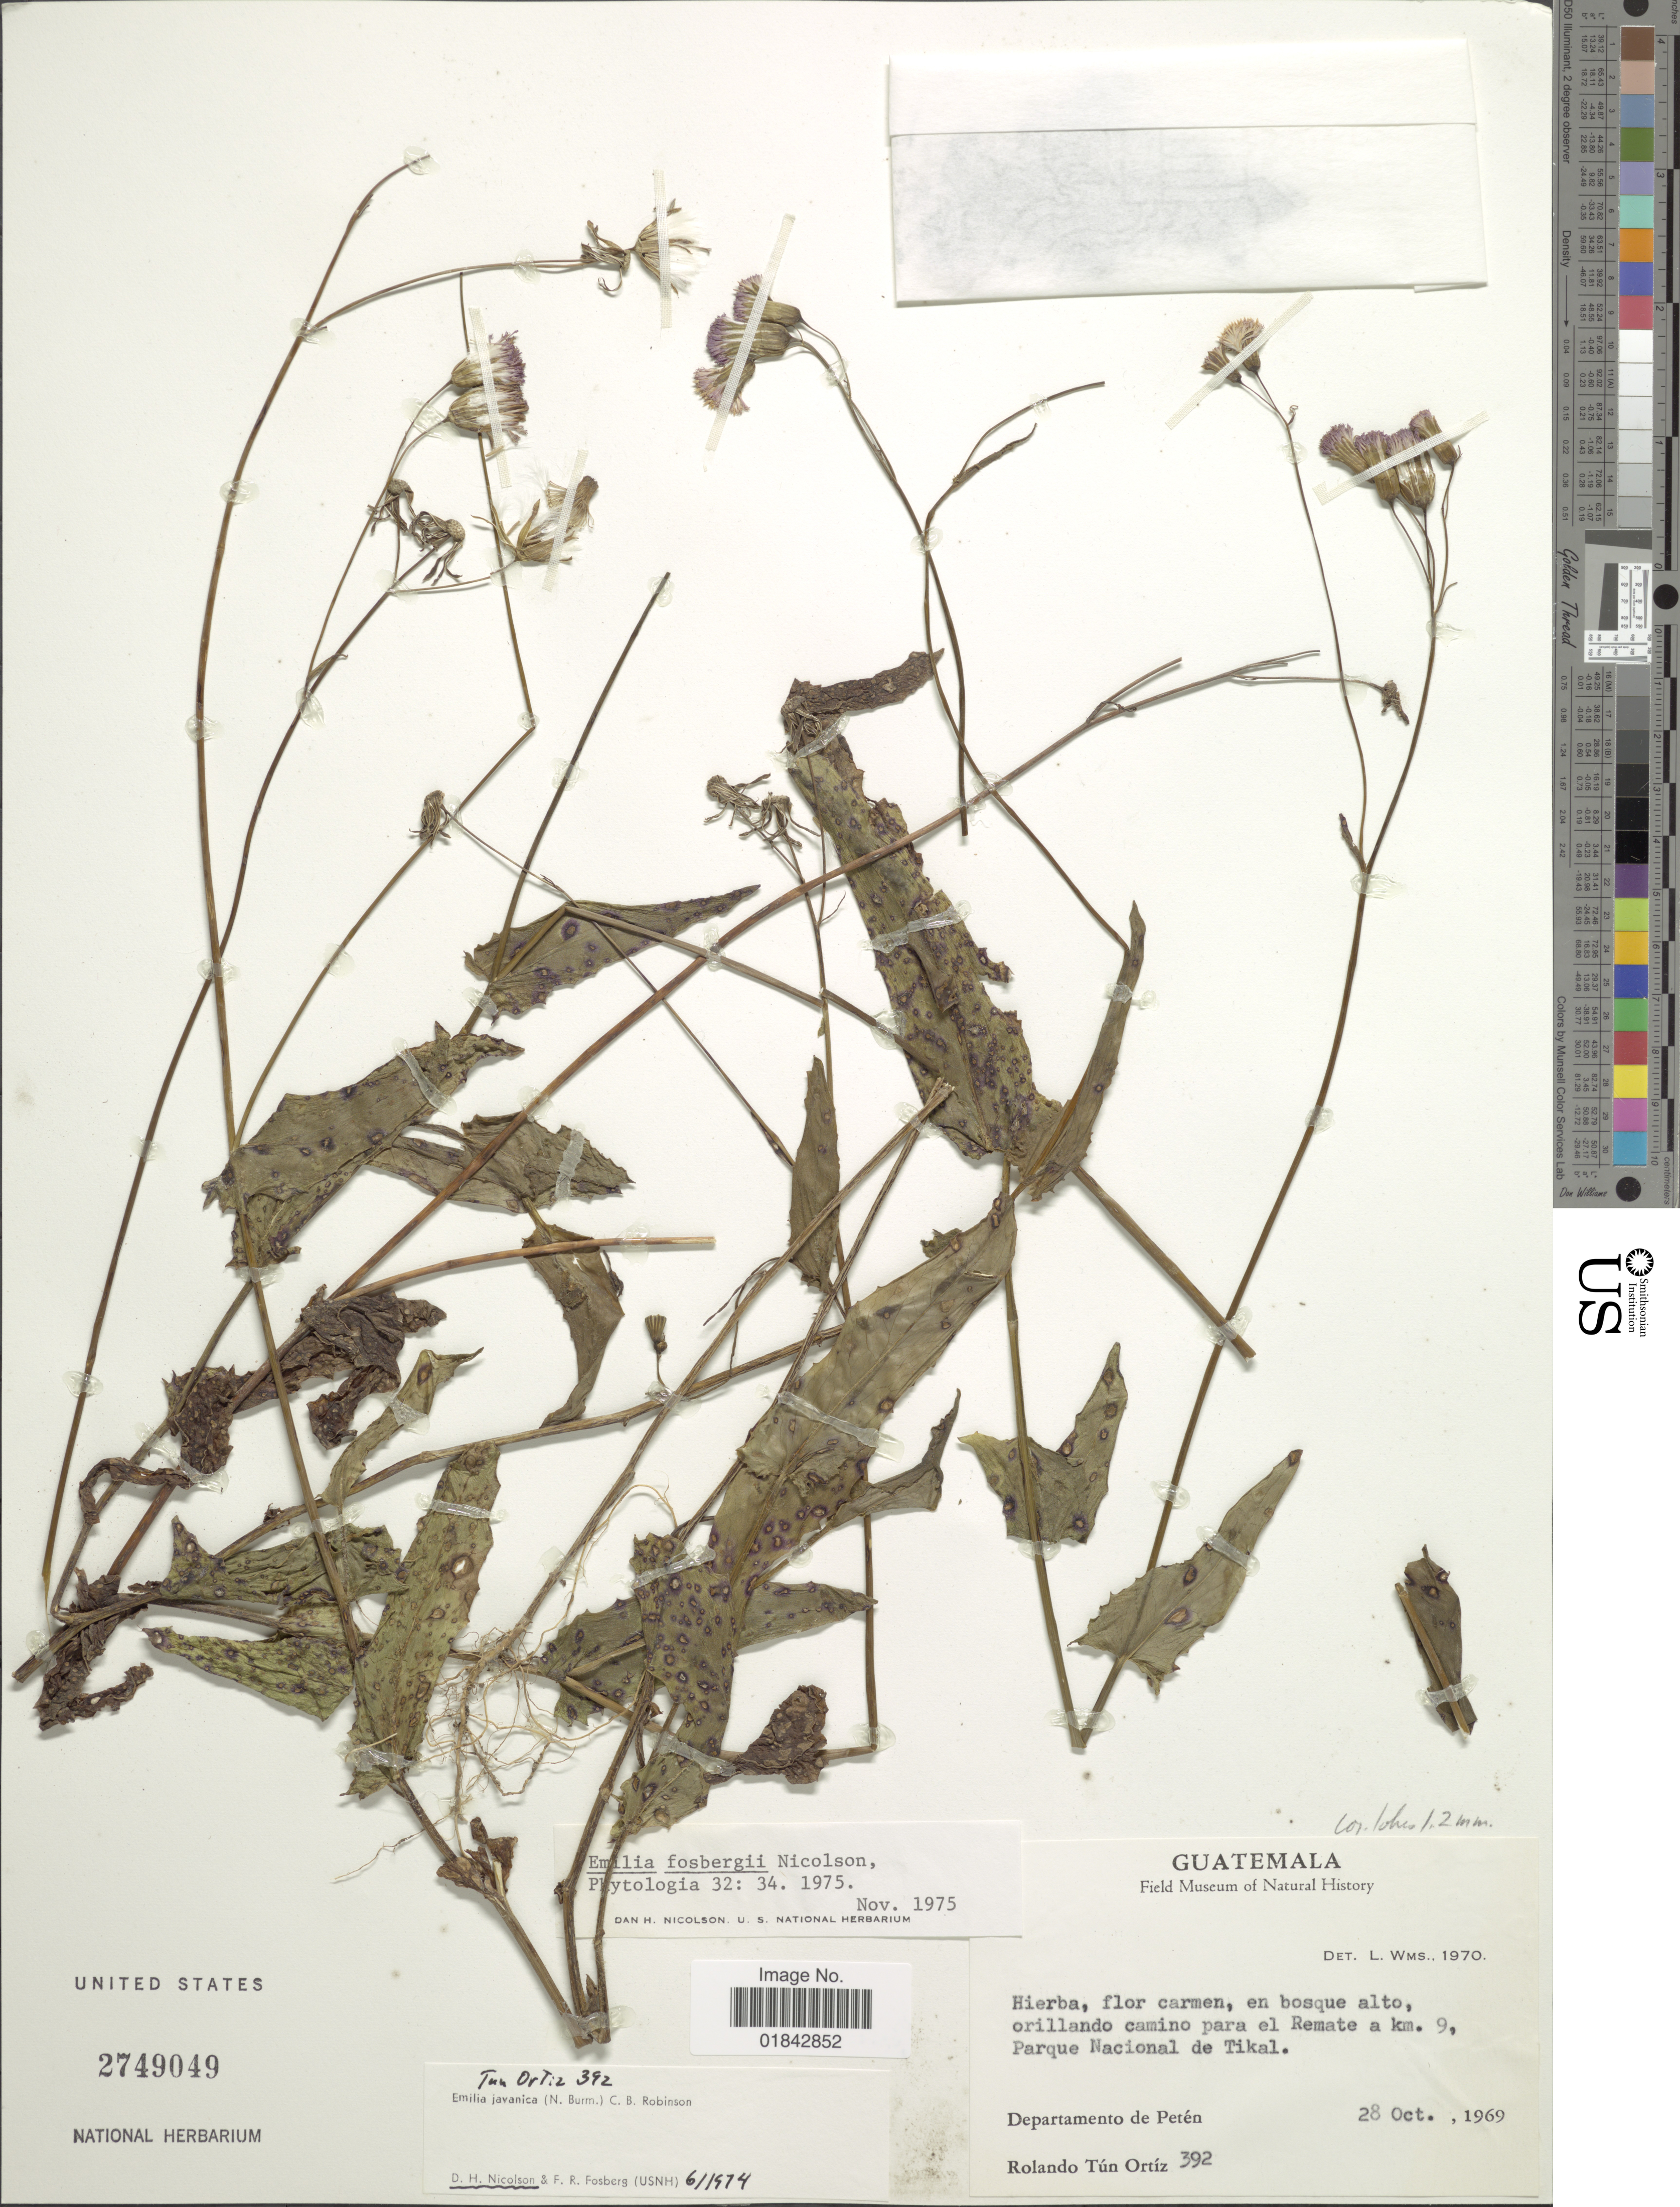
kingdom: Plantae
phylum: Tracheophyta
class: Magnoliopsida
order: Asterales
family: Asteraceae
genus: Emilia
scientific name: Emilia fosbergii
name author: Nicolson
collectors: R. T. Ortíz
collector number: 392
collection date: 1969-10-28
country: Guatemala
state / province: El Petén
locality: En bosque alto, orillando camino para el Remate a km. 9 Parque Nacional de Tikal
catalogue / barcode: US 2749049